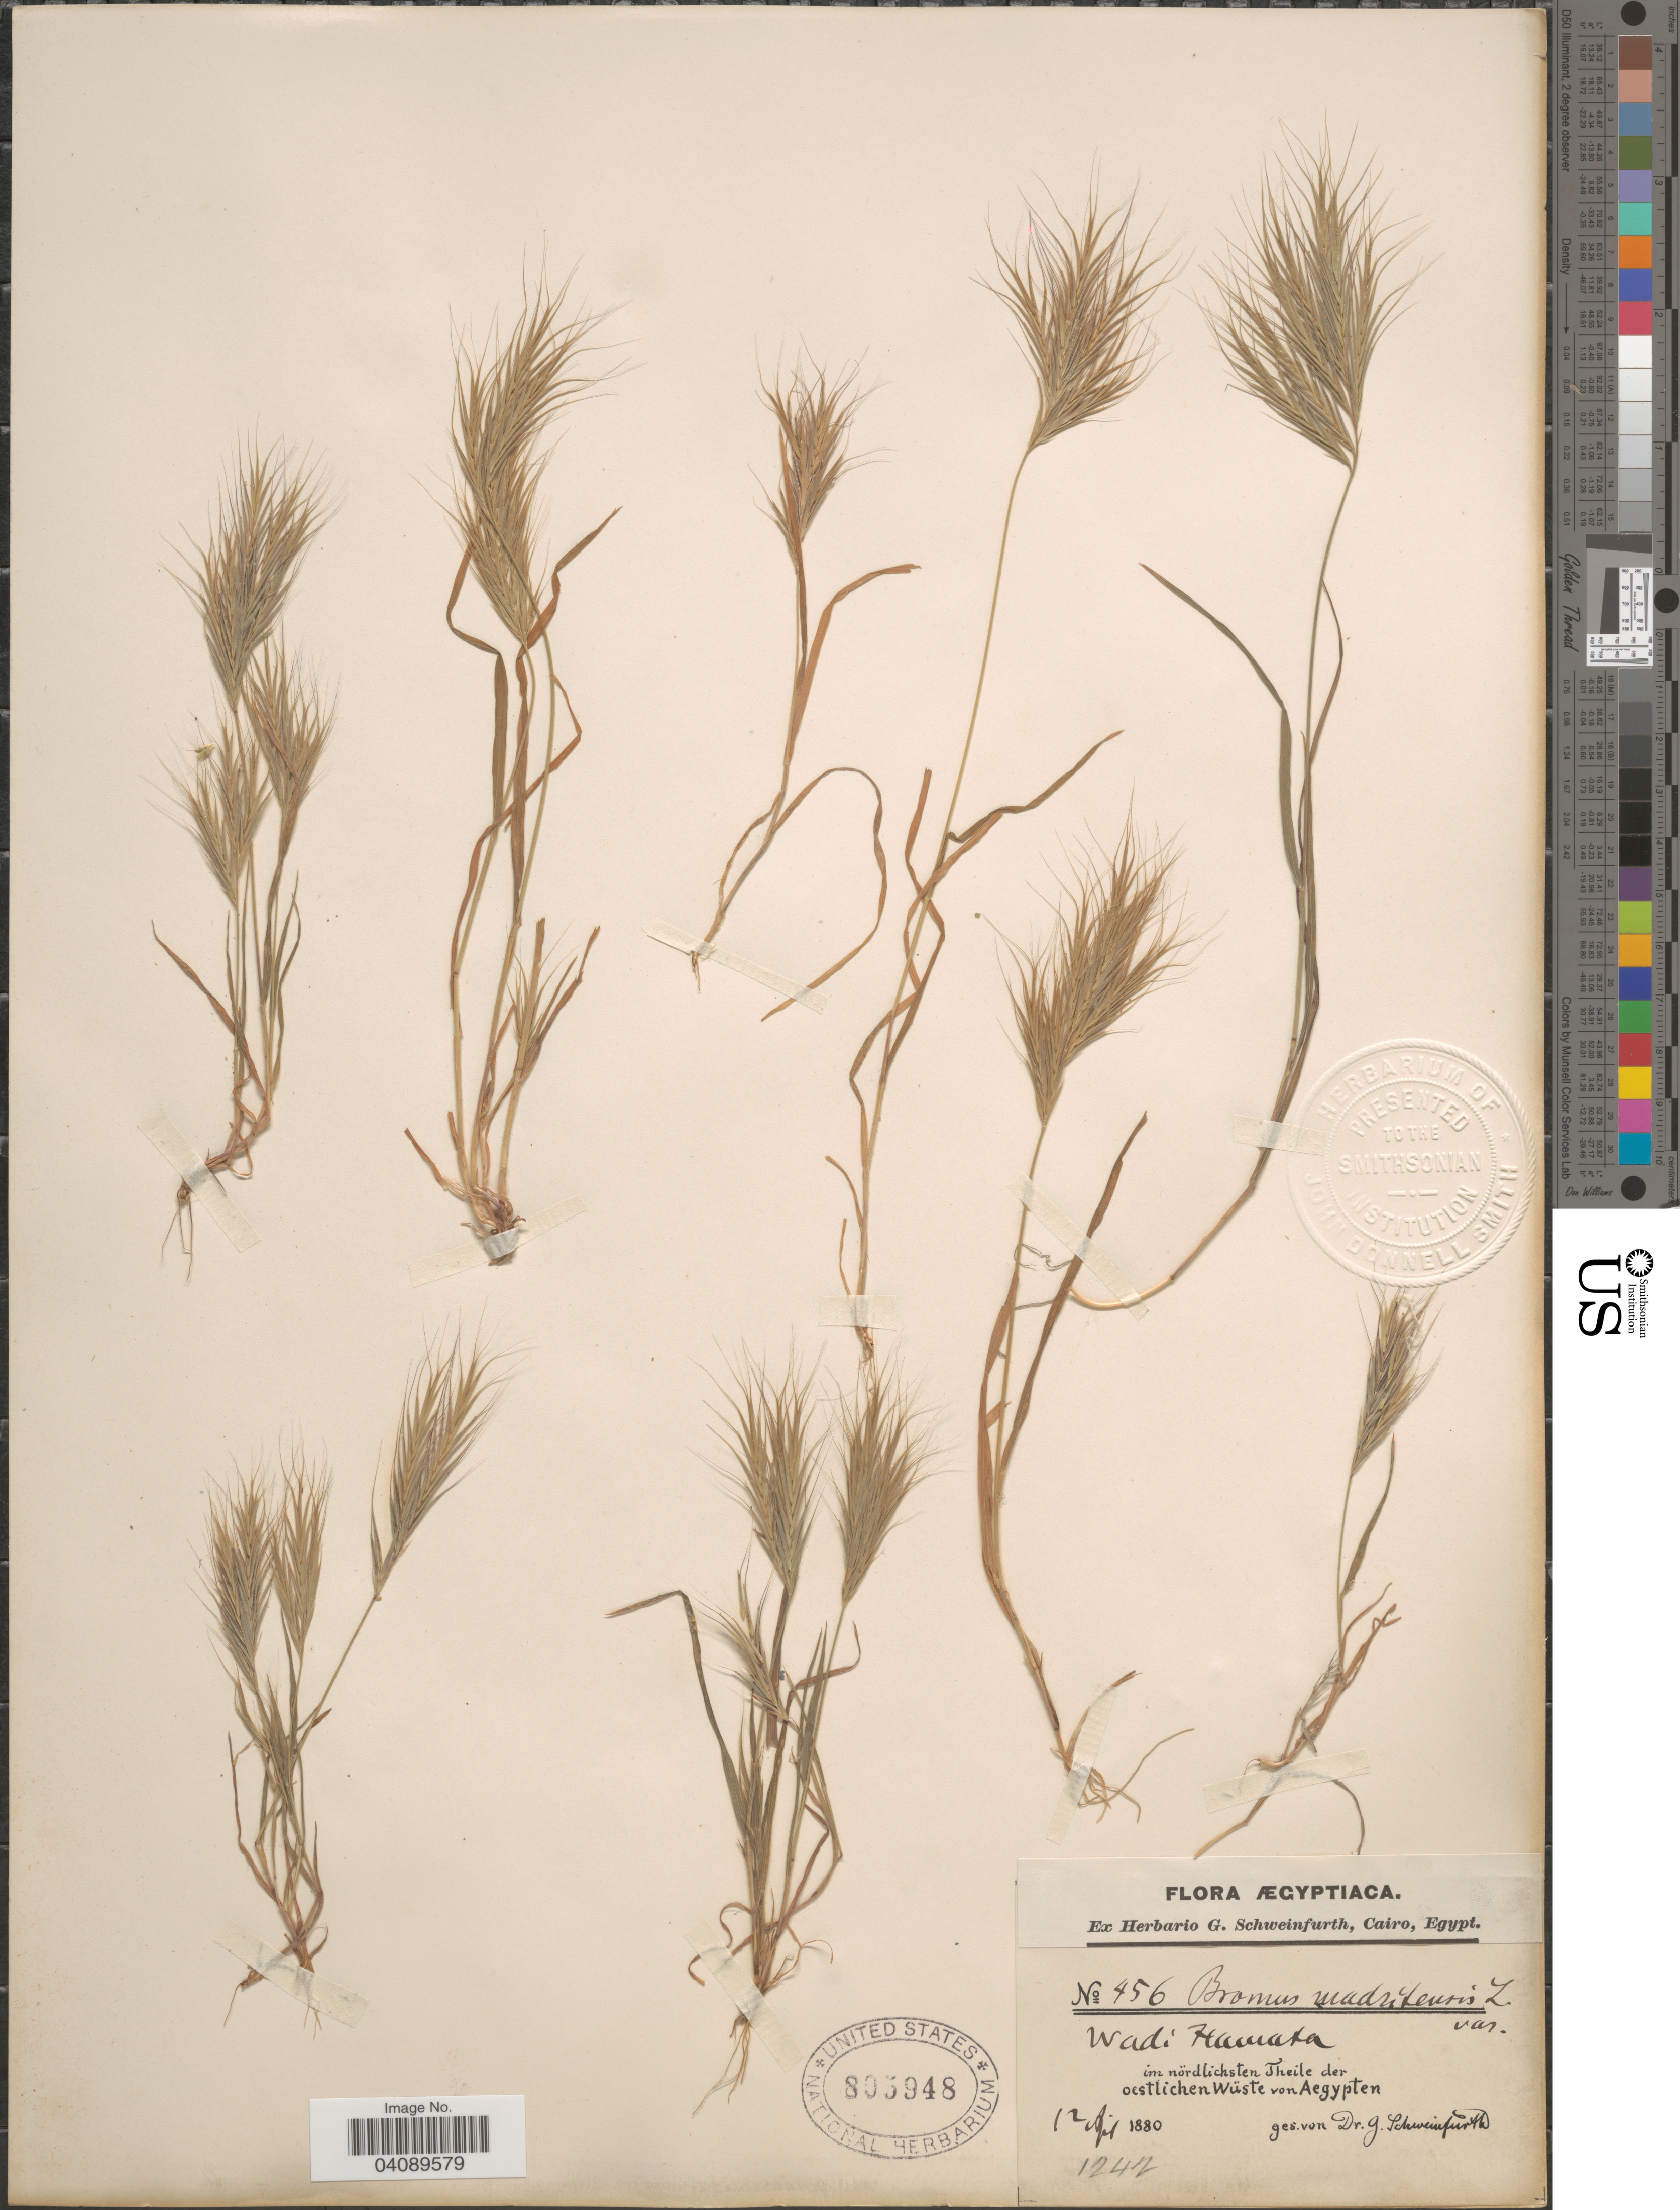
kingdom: Plantae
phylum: Tracheophyta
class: Liliopsida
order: Poales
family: Poaceae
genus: Bromus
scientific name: Bromus madritensis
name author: L.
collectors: G. A. Schweinfurth (herbarium)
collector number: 456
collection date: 1880-04-12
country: Egypt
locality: Ægyptiaca. Wadi Hamata [interpreted]. Im nördlichsten Theile der oestlichen Wüste von Aegypten.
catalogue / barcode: US 805948